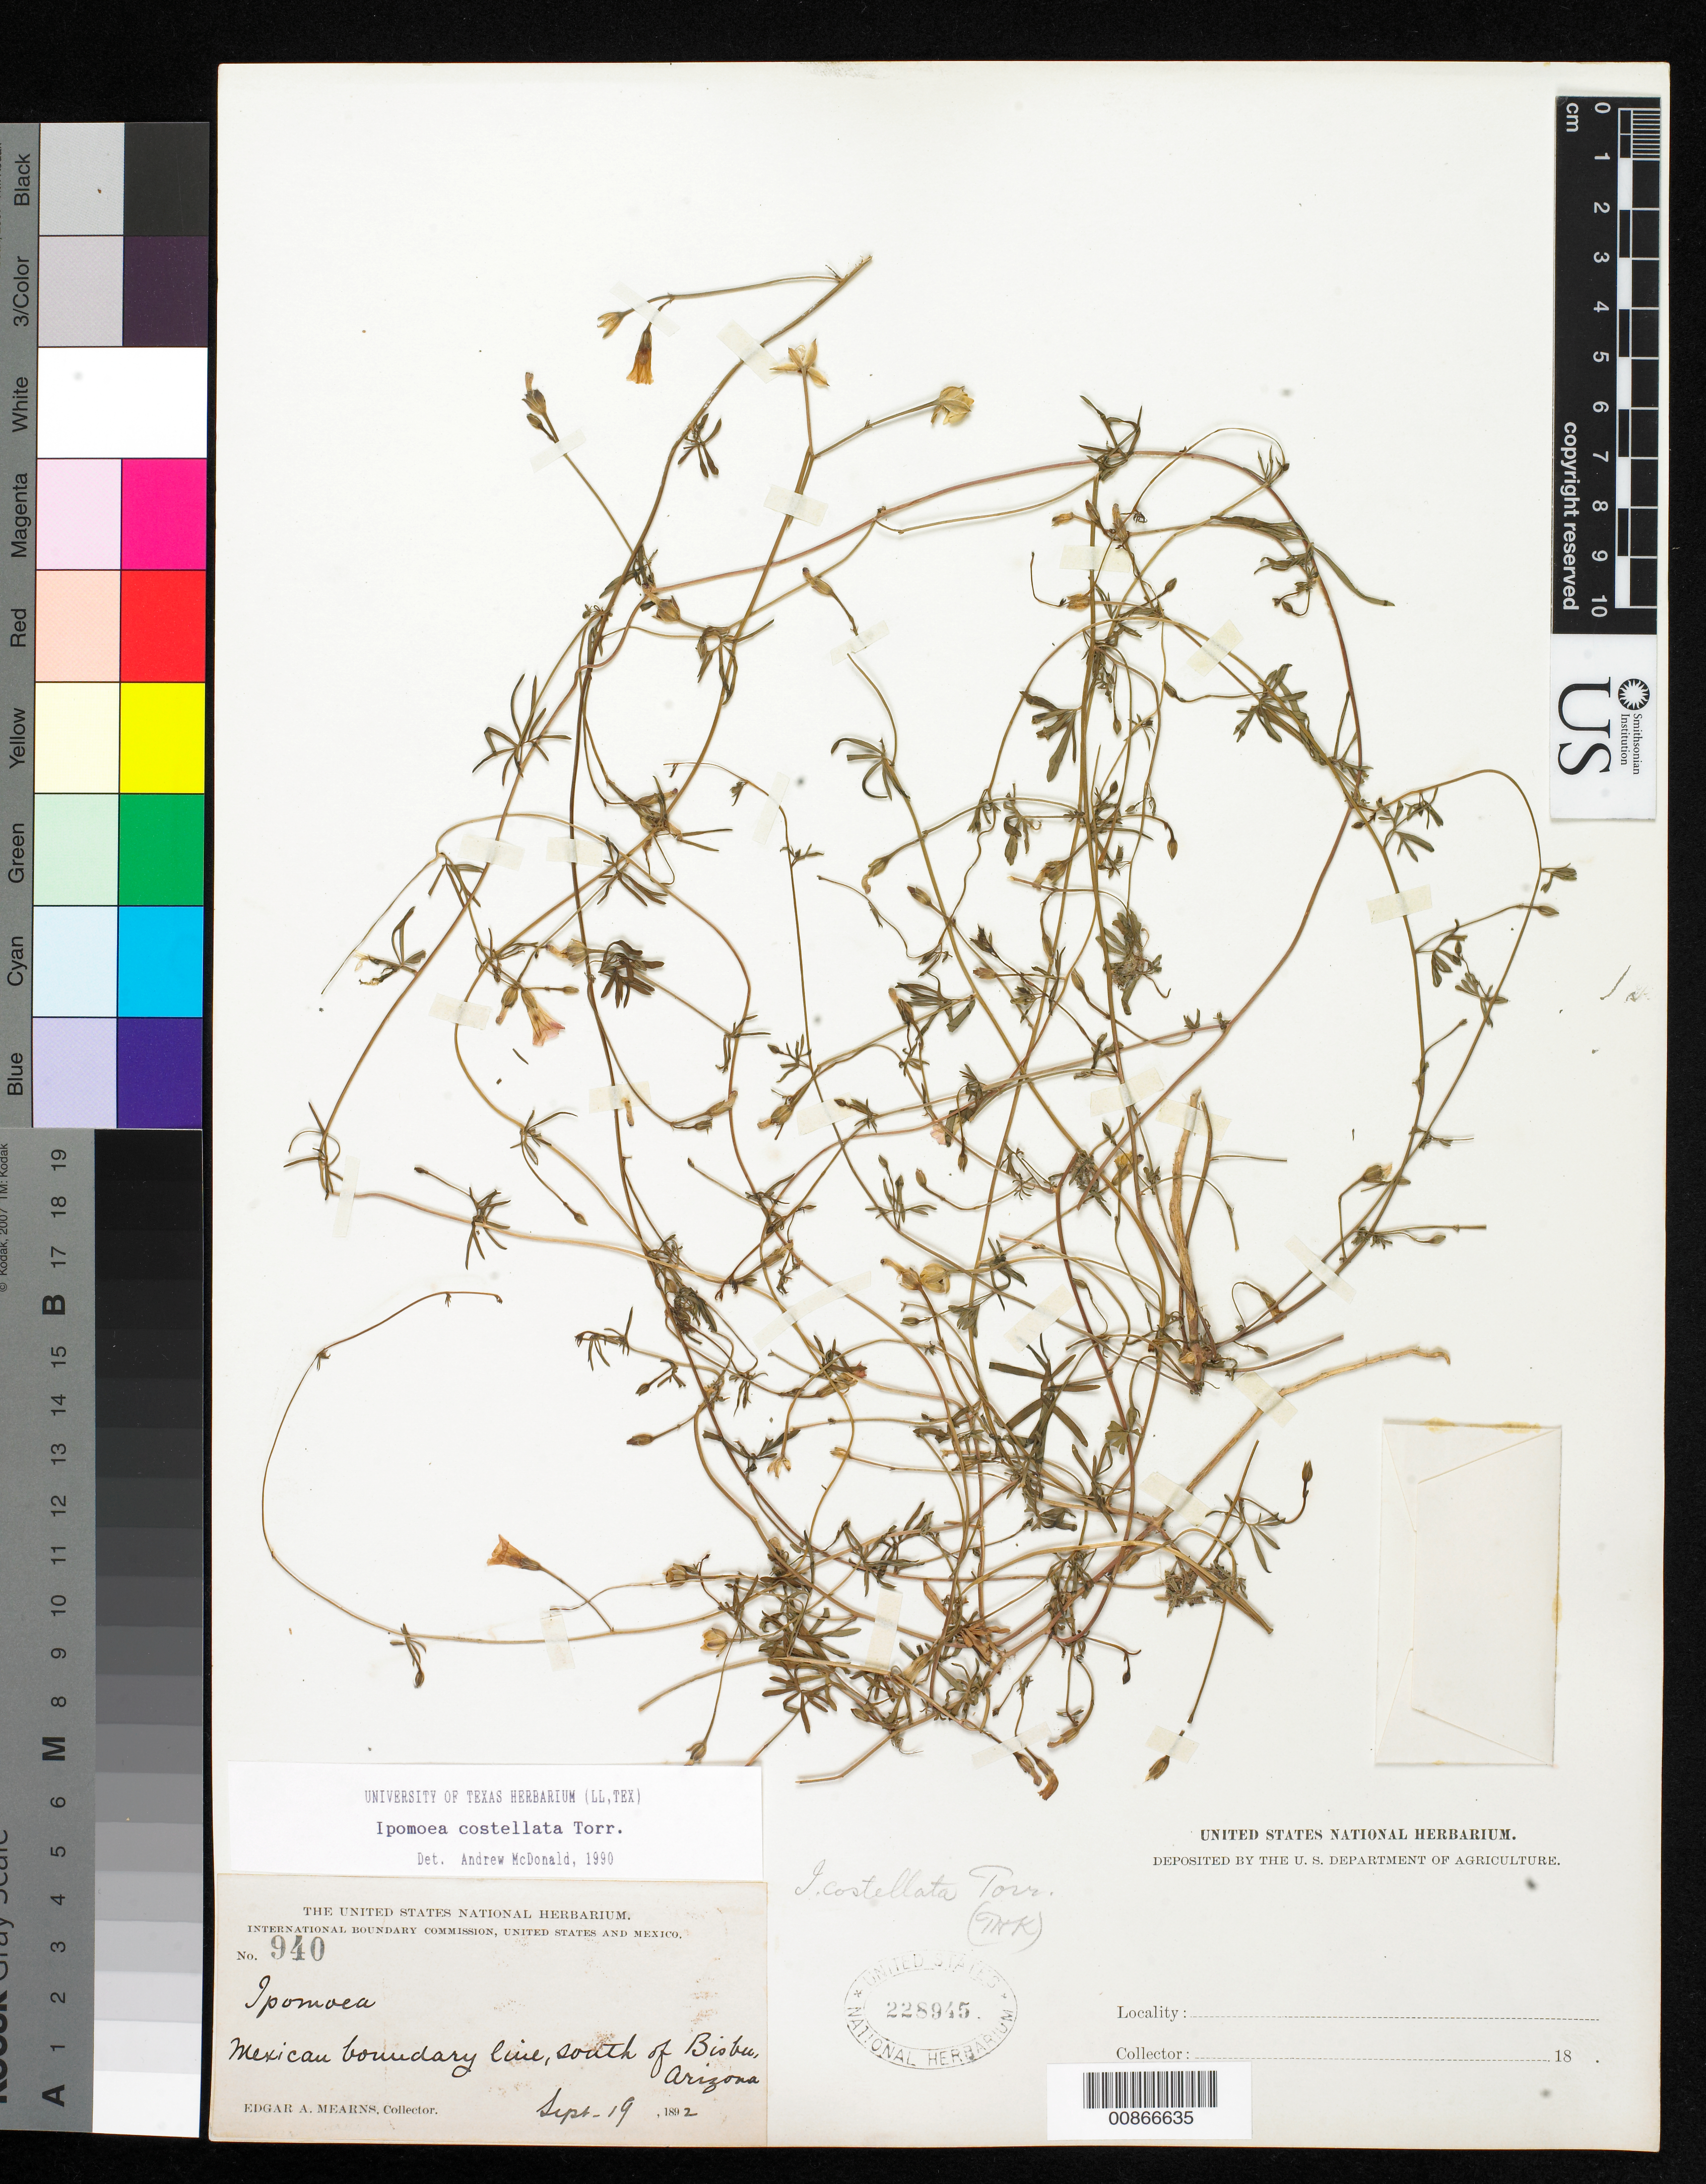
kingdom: Plantae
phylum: Tracheophyta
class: Magnoliopsida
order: Solanales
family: Convolvulaceae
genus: Ipomoea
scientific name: Ipomoea costellata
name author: Torr.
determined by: McDonald, A.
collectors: E. A. Mearns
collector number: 940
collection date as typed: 19 Sep 1892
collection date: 1892-09-19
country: United States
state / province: Arizona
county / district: Cochise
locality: Mexican Boundary Line, S of Bisbee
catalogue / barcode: US 228945